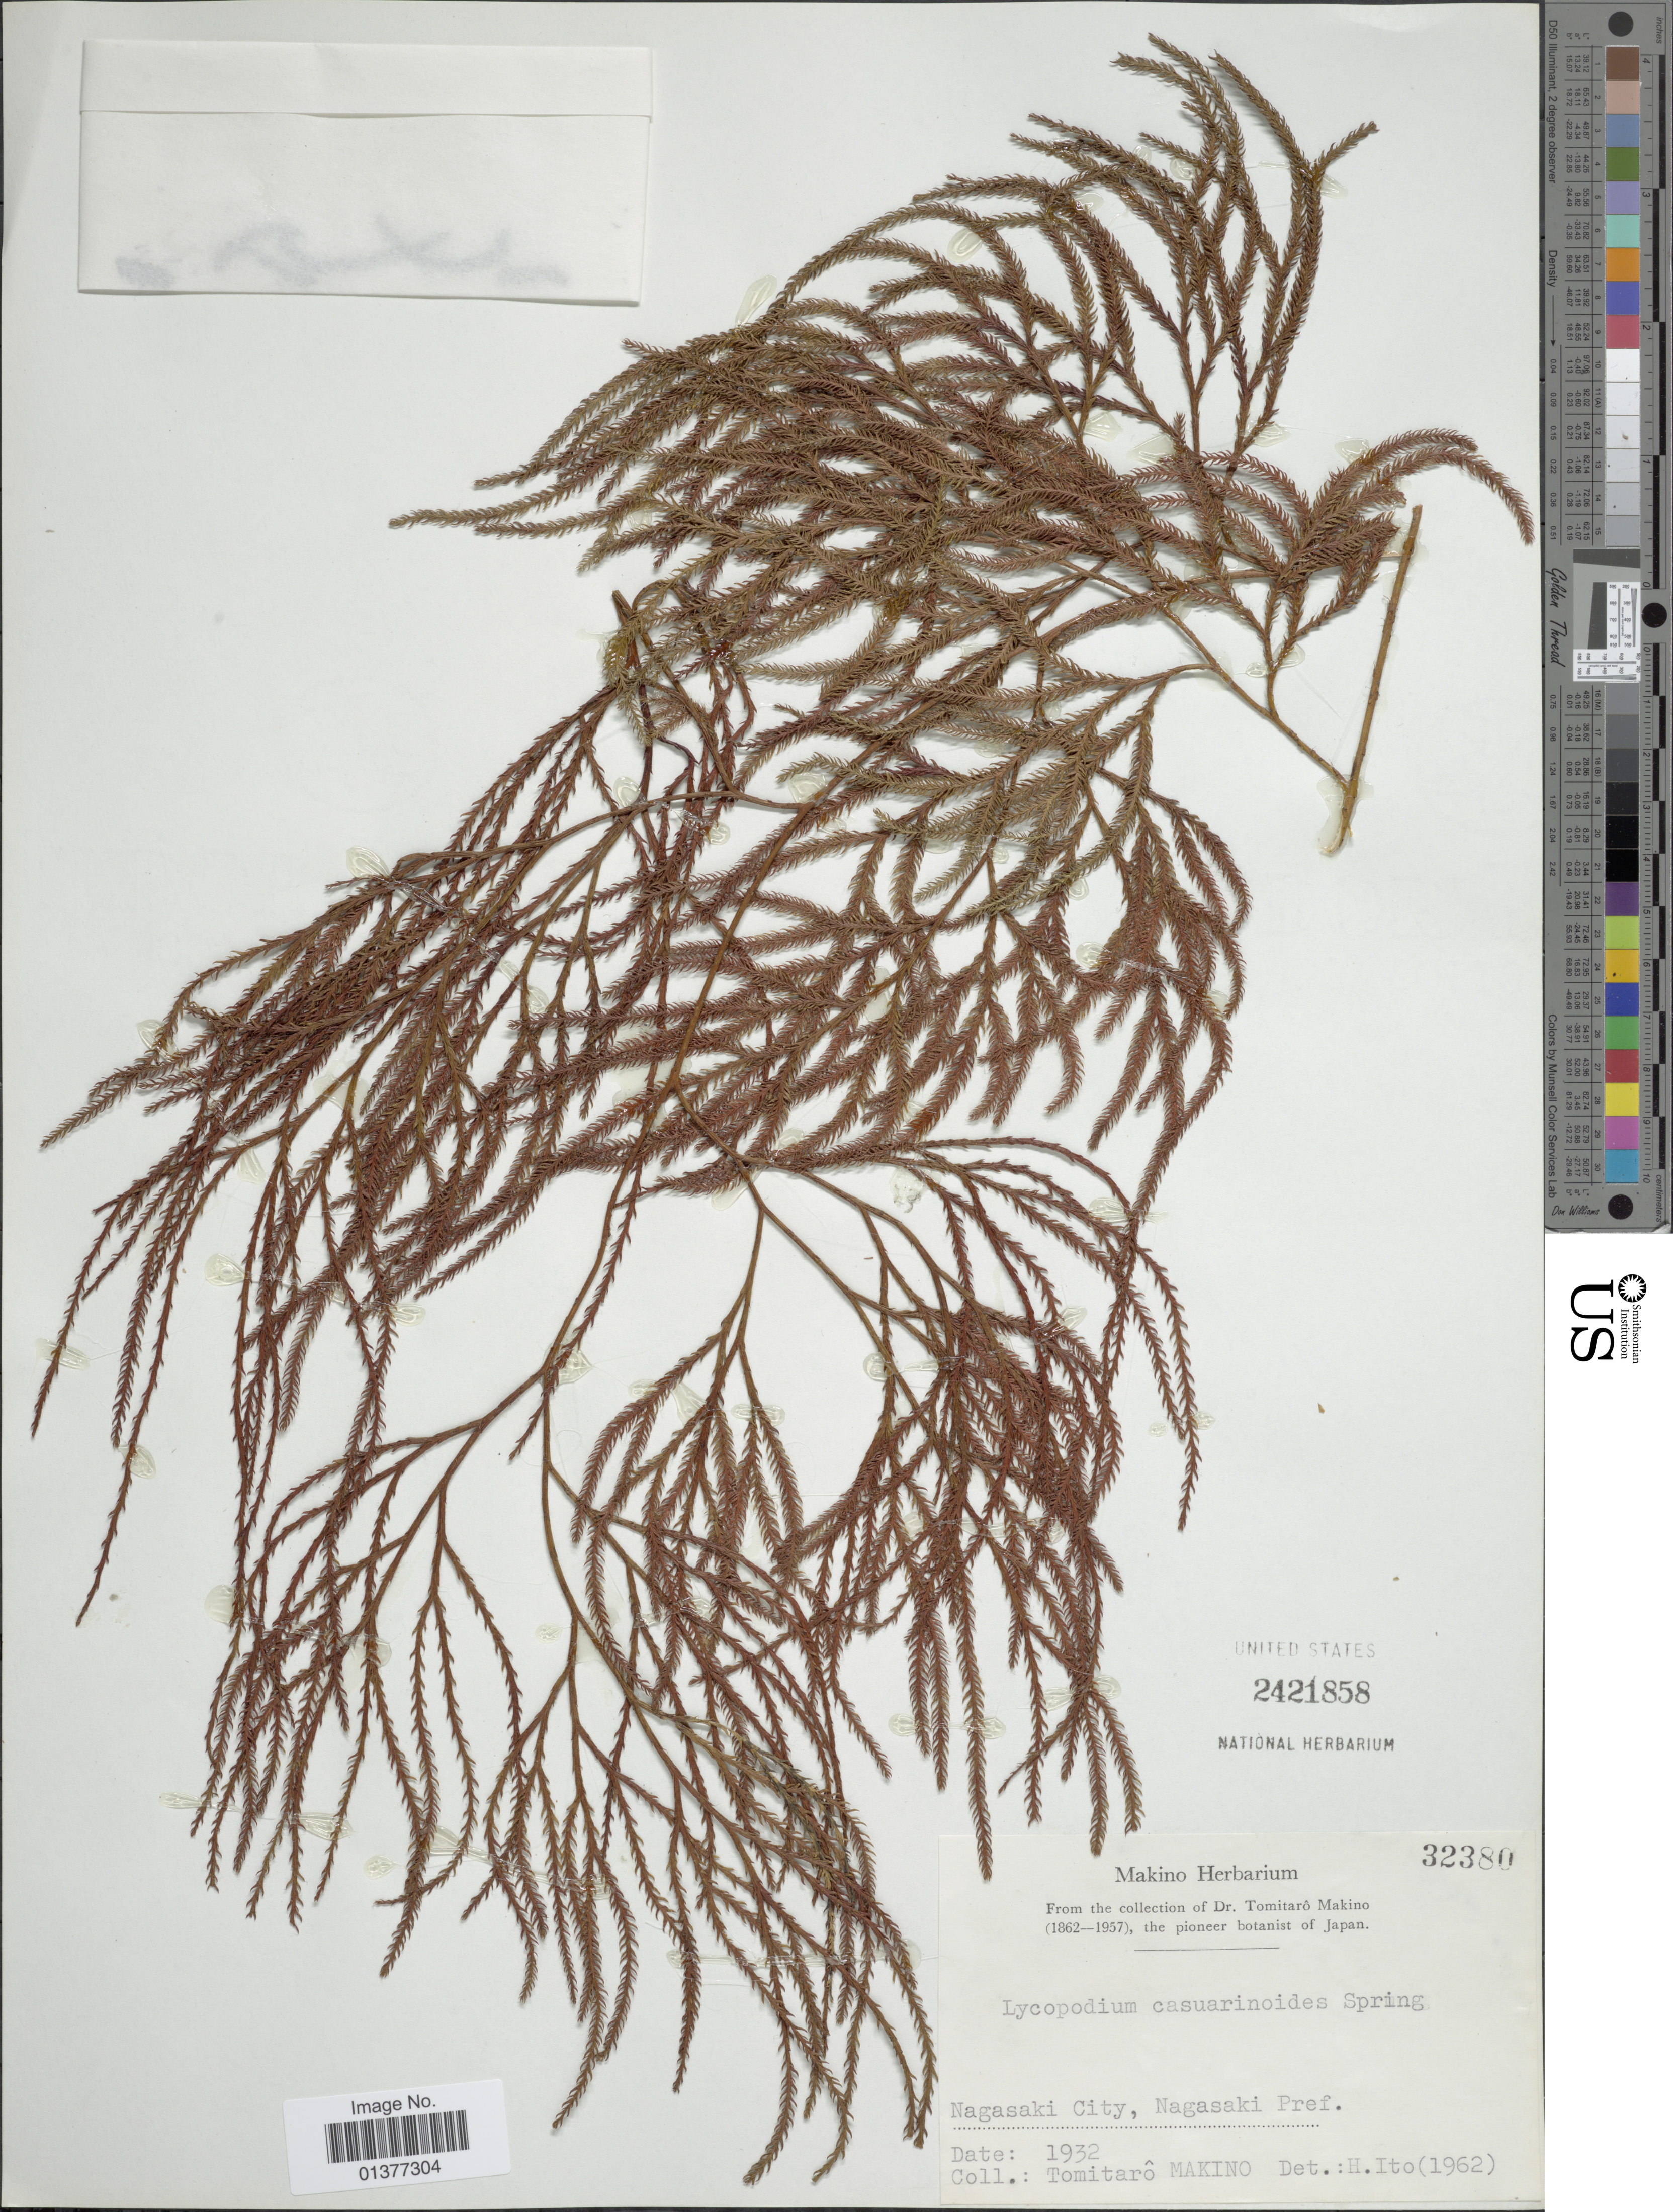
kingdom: Plantae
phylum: Tracheophyta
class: Lycopodiopsida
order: Lycopodiales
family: Lycopodiaceae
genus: Lycopodiastrum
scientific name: Lycopodiastrum casuarinoides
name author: (Spring) Holub ex R.D. Dixit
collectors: T. Makino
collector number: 32380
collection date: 1932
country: Japan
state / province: Nagasaki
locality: Nagasaki City, Nagasaki pref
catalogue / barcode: US 2421858